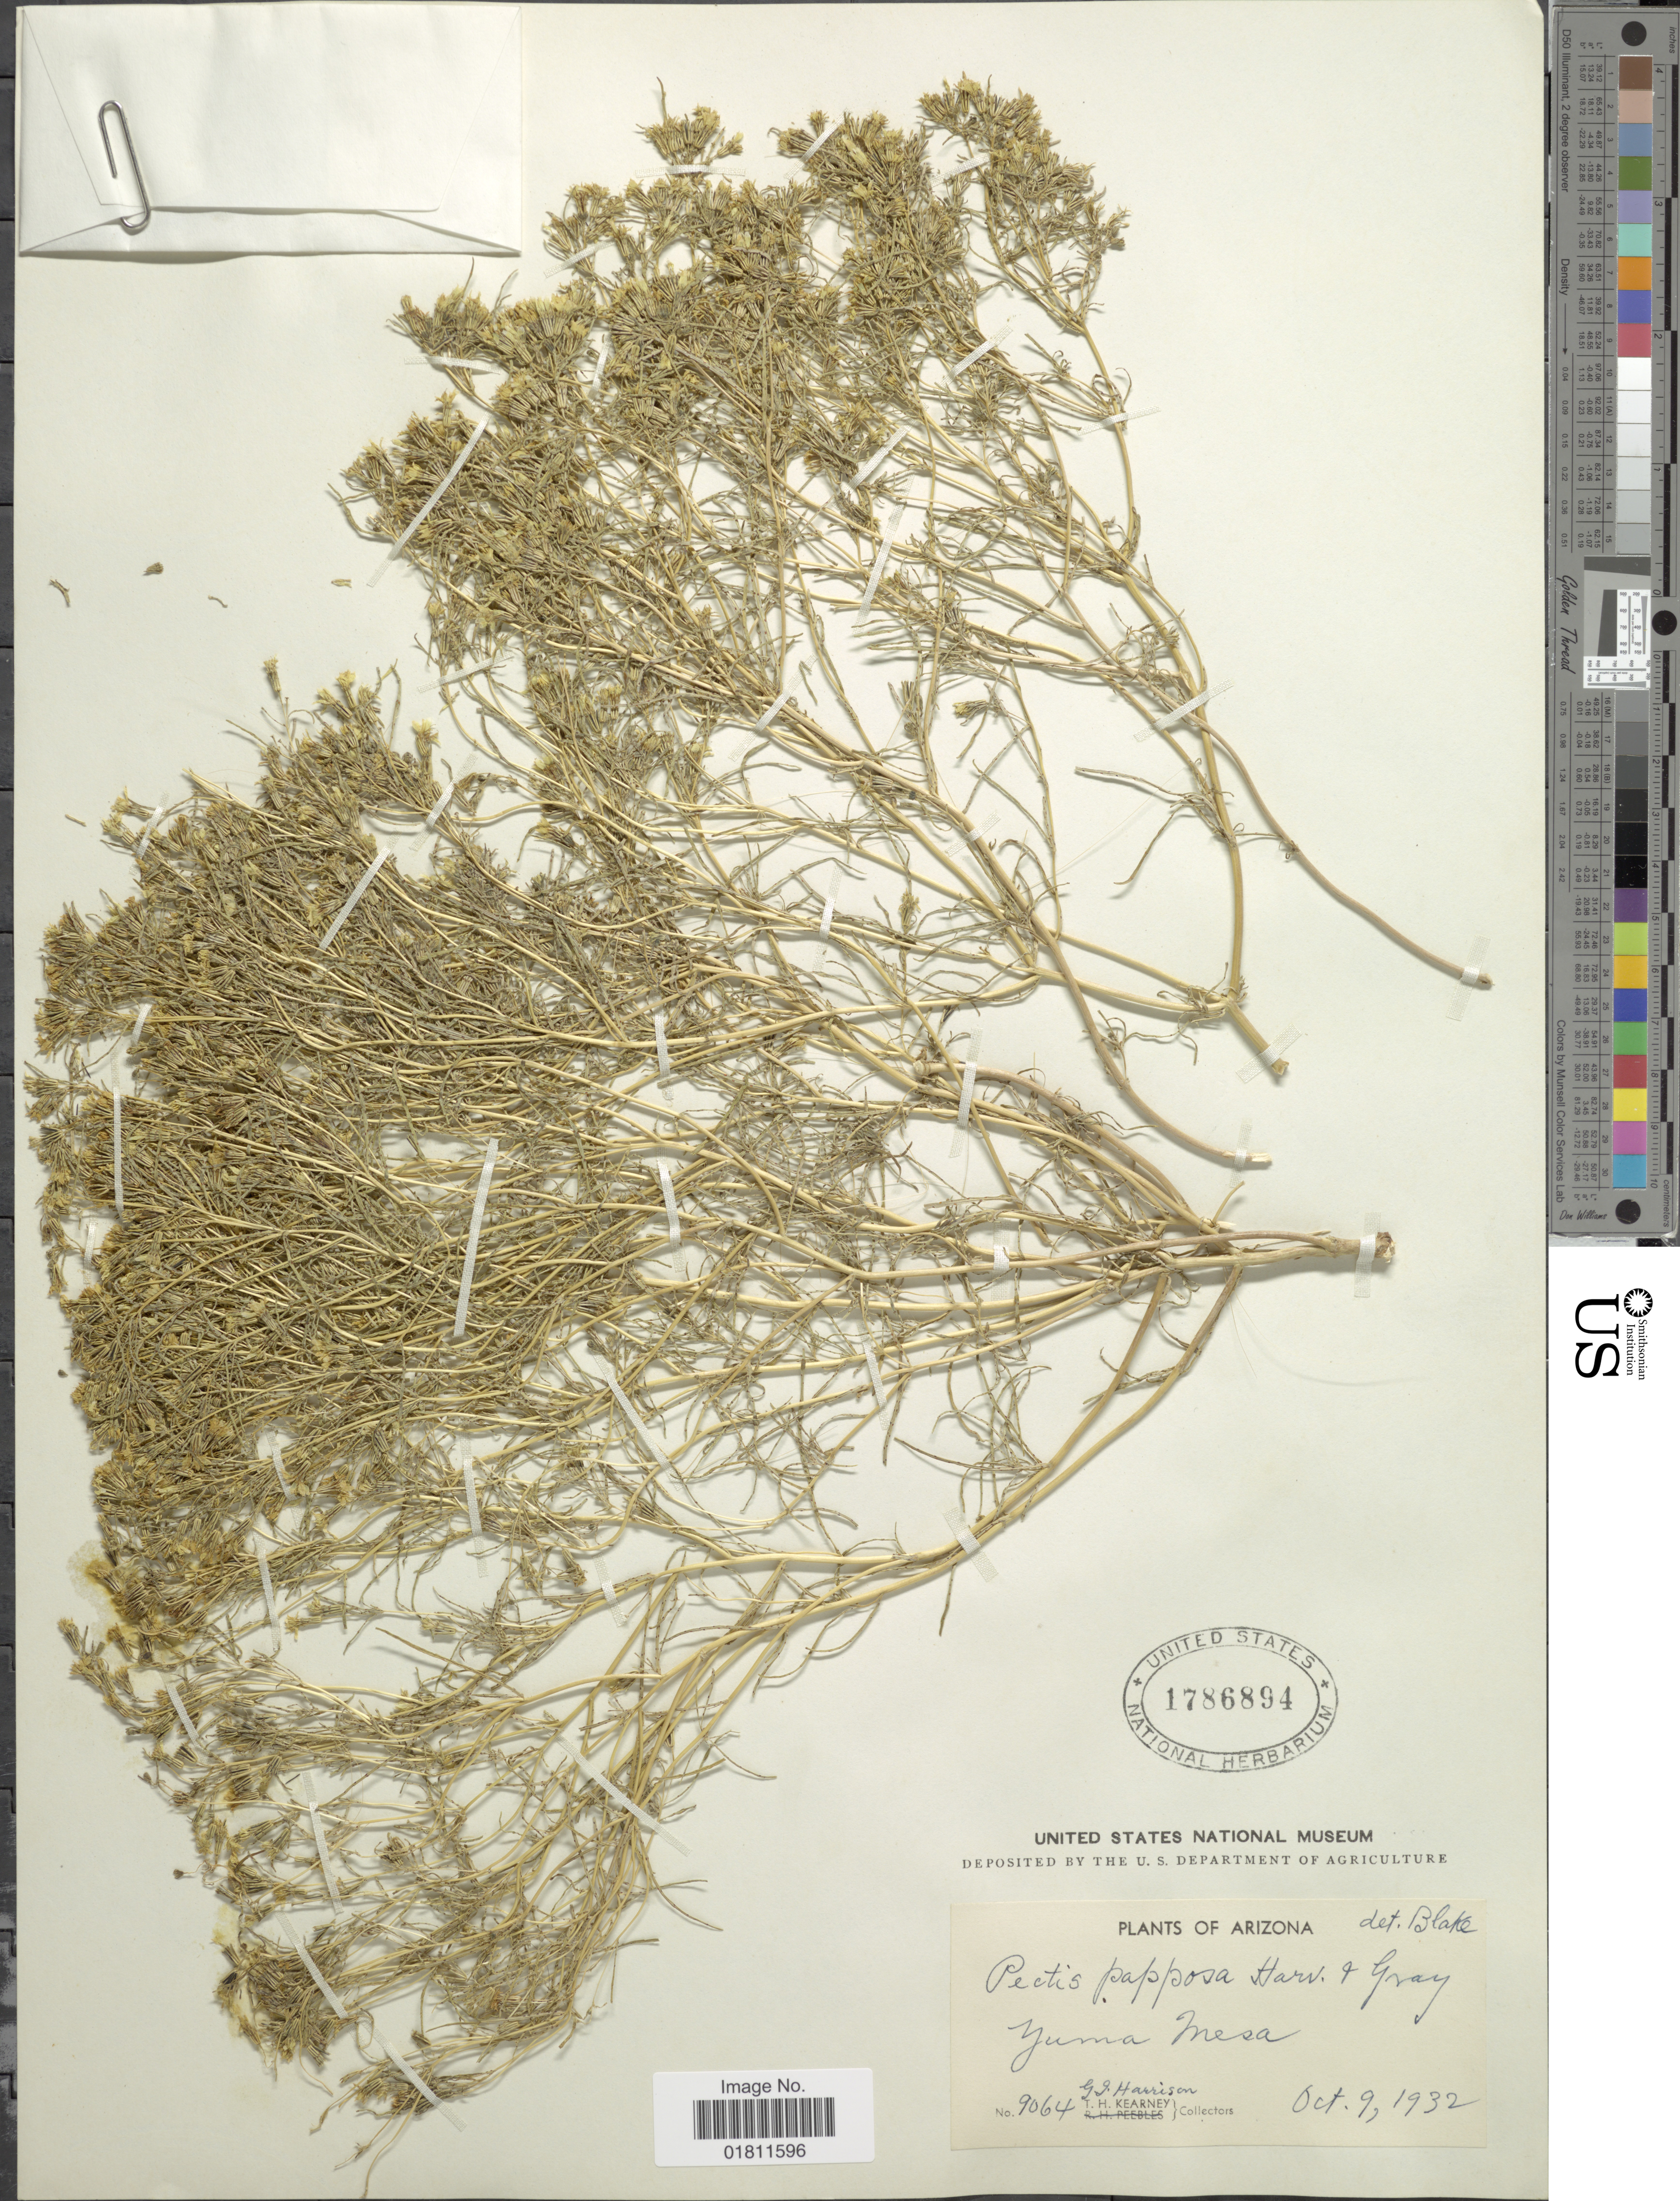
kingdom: Plantae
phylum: Tracheophyta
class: Magnoliopsida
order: Asterales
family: Asteraceae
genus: Pectis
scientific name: Pectis papposa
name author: Harv. & A. Gray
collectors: G. J. Harrison & T. H. Kearney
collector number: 9064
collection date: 1932-10-09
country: United States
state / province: Arizona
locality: Arizona. Yuma Mesa.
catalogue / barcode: US 1786894